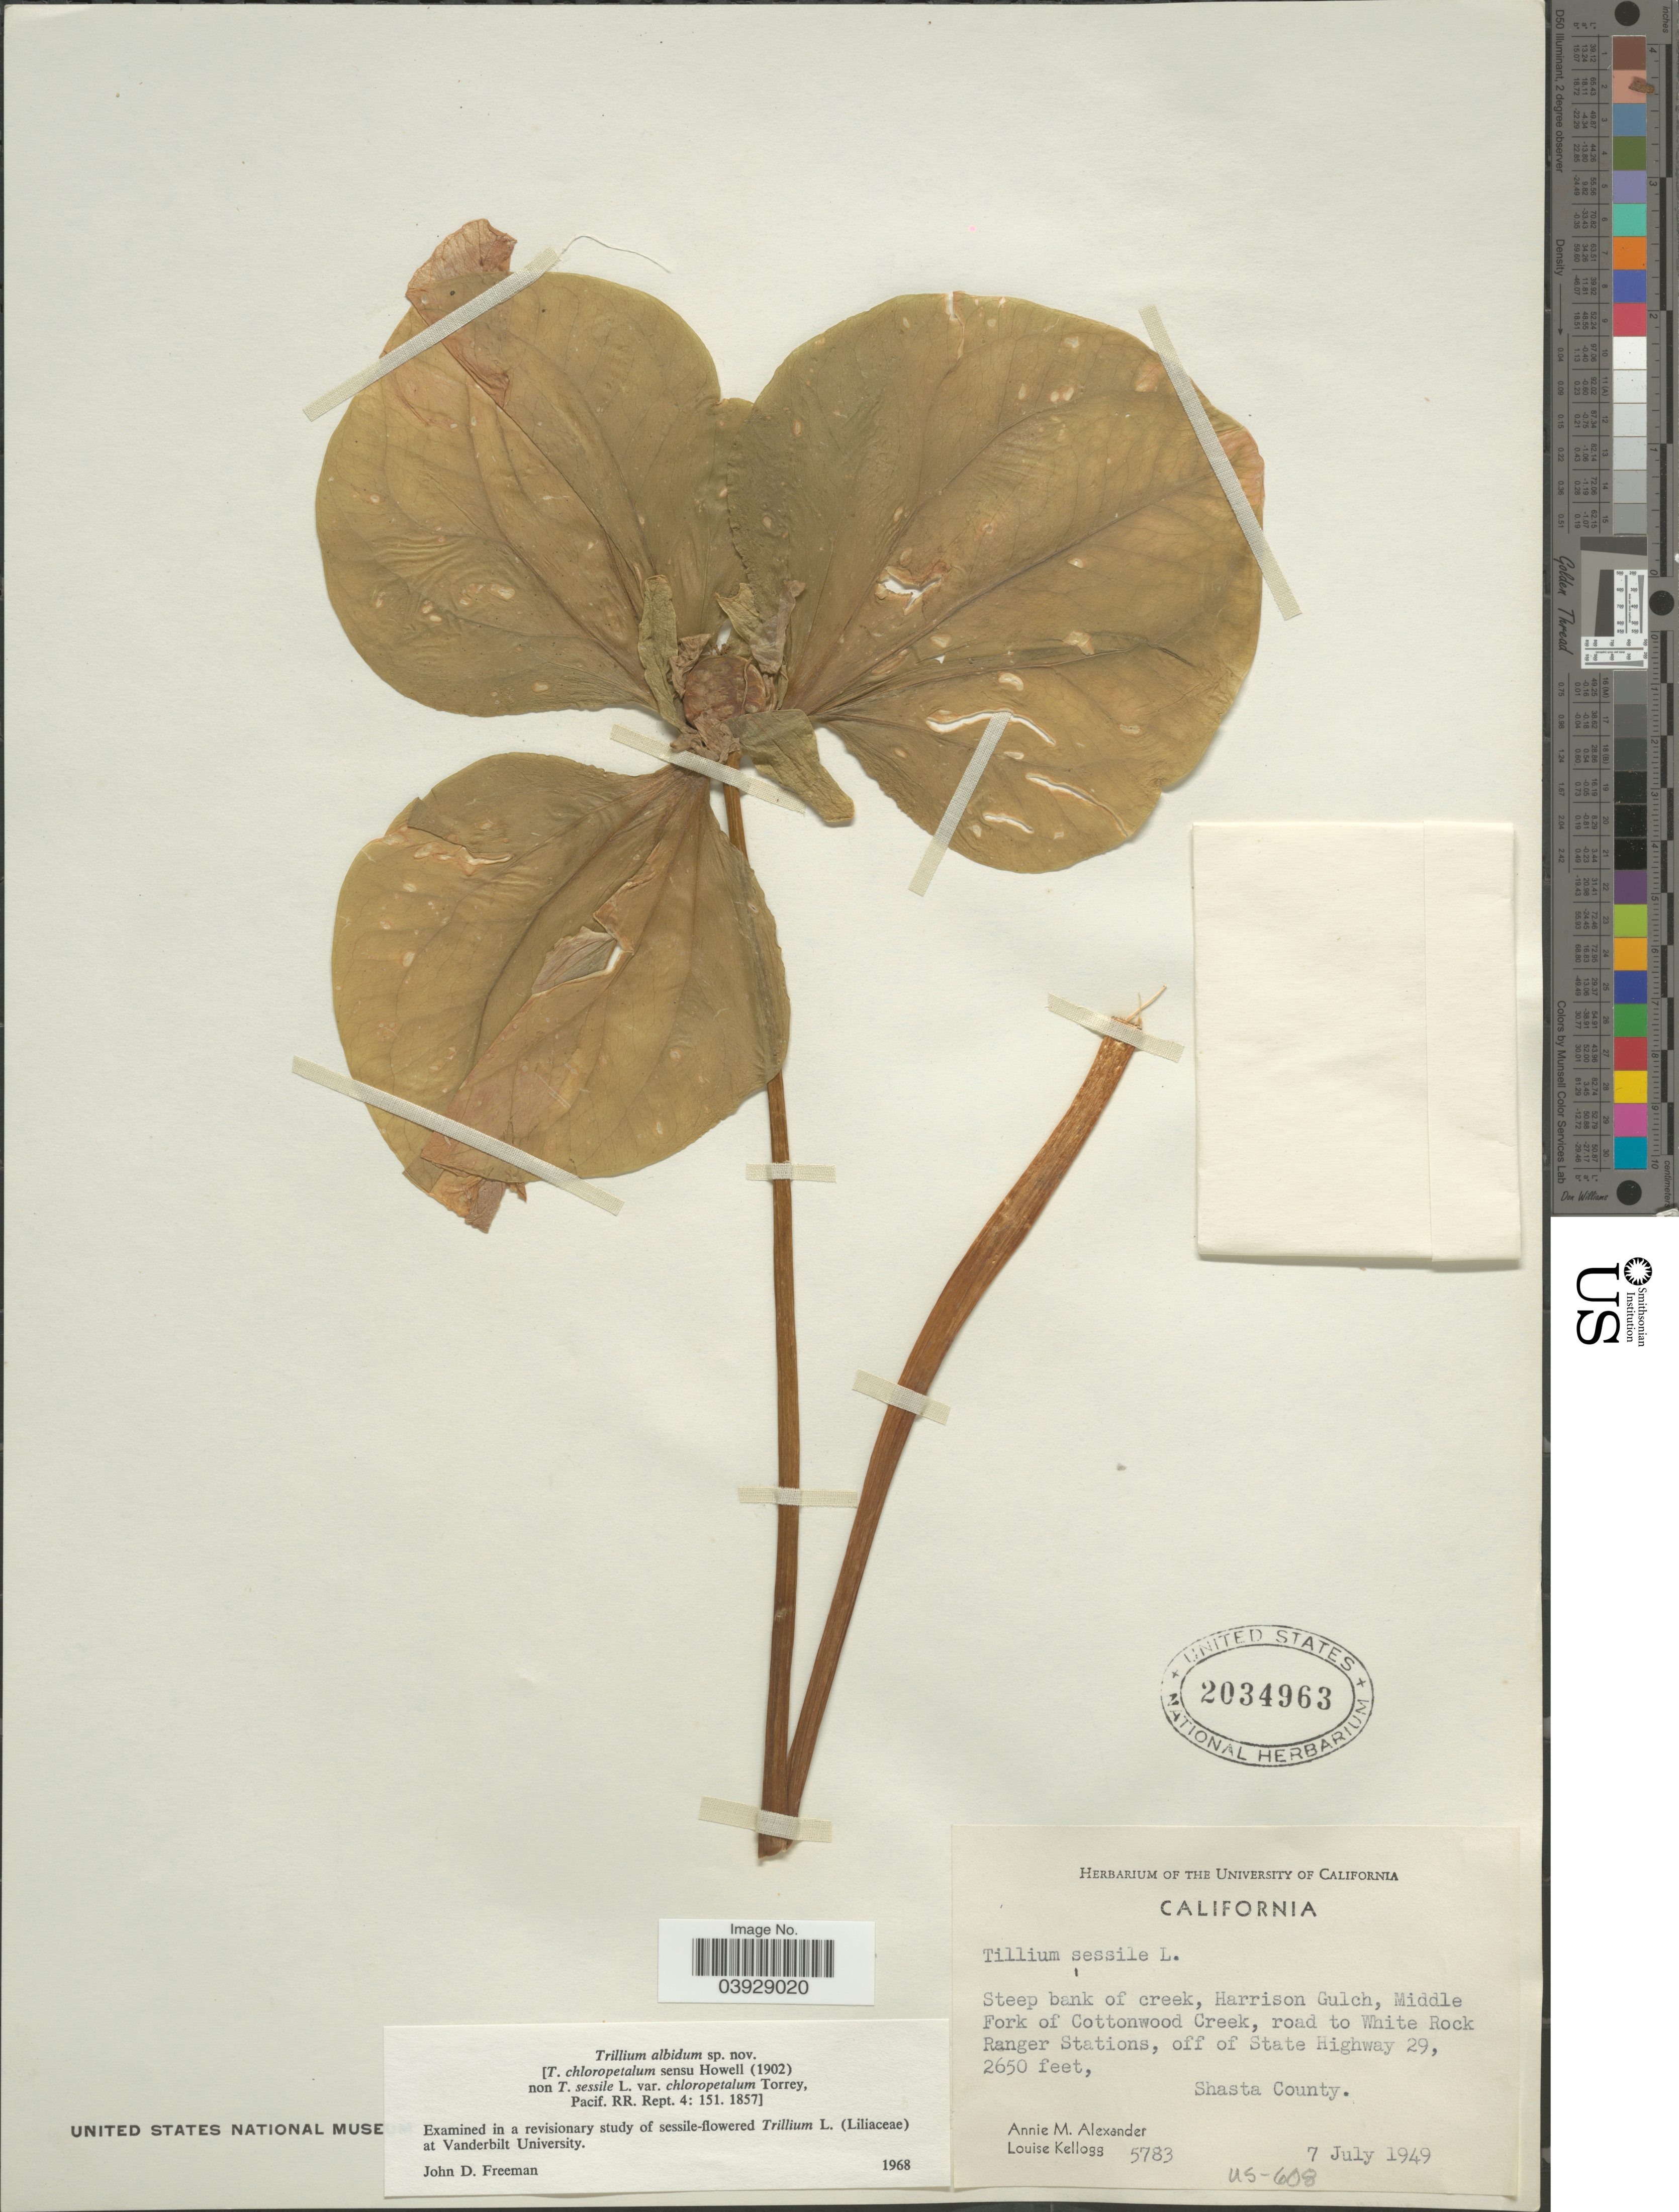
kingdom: Plantae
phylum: Tracheophyta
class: Liliopsida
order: Liliales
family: Melanthiaceae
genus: Trillium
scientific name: Trillium albidum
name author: J. D. Freeman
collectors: A. M. Alexander & L. Kellogg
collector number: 5783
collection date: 1949-07-07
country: United States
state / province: California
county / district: Shasta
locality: Steep bank of creek, Harrison Gulch, Middle Fork of Cottonwood Creek, road to White Rock Ranger Stations, off of State Highway 29, Shasta County.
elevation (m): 808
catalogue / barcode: US 2034963